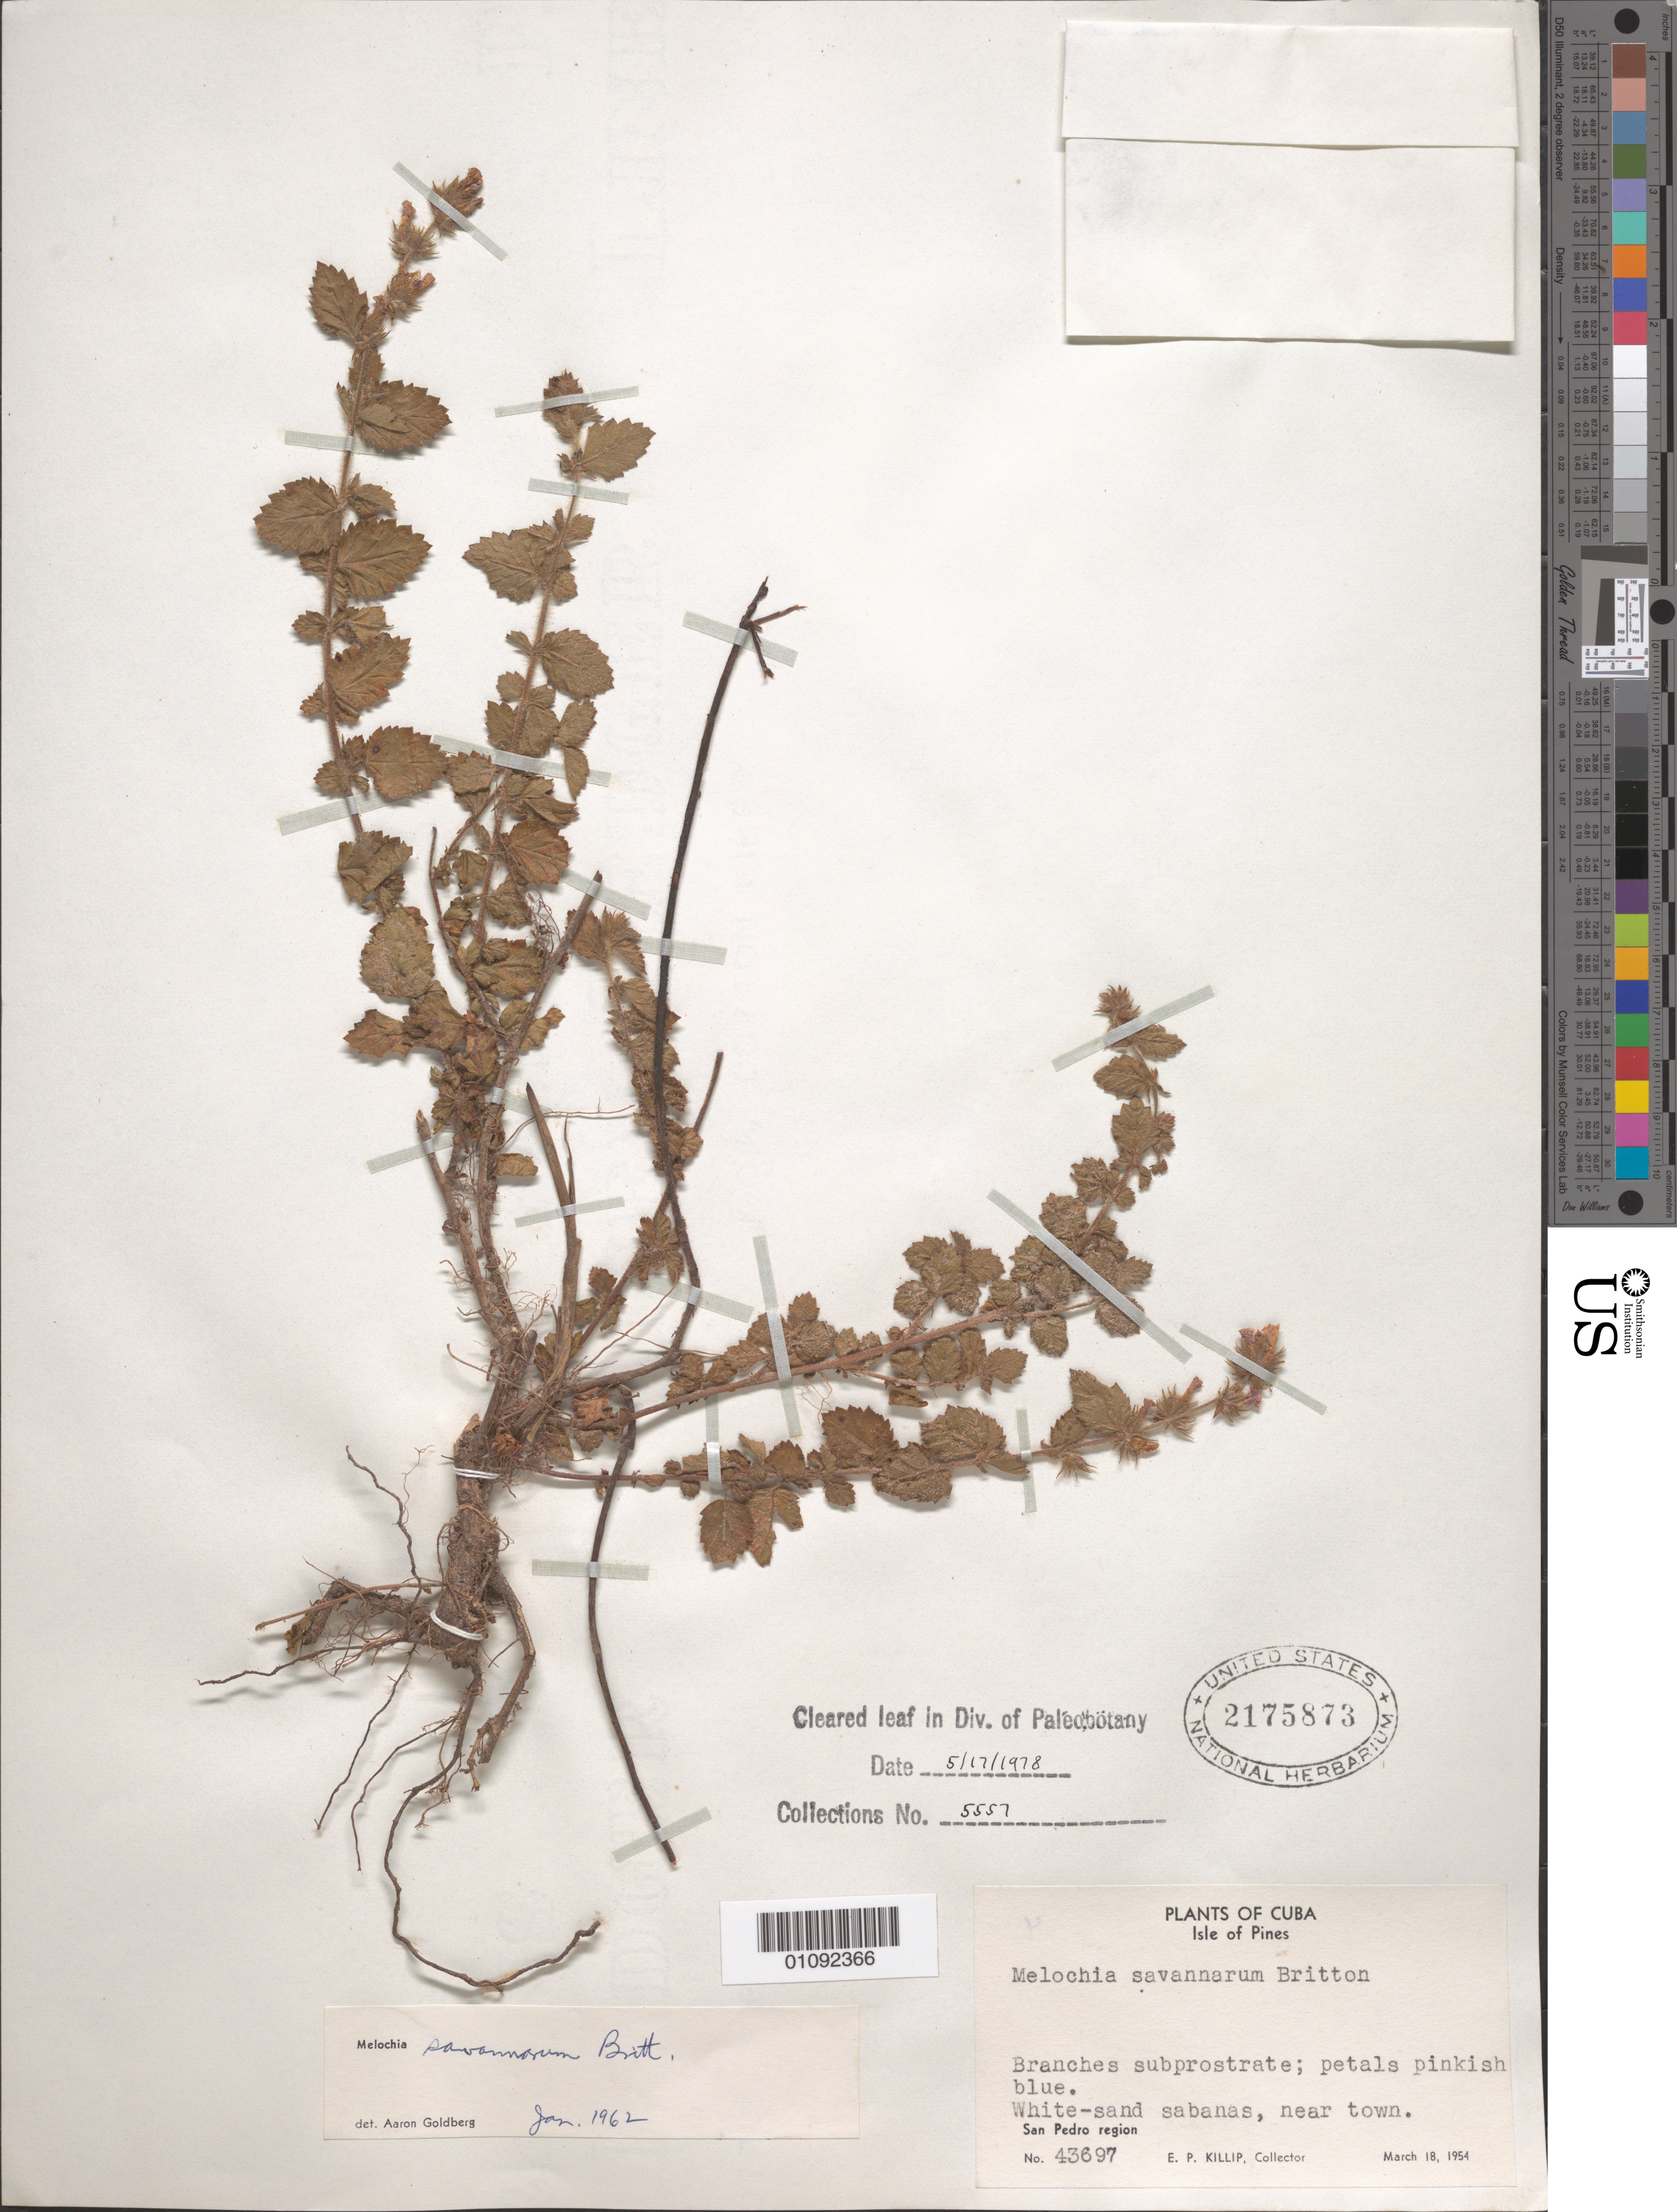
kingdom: Plantae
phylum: Tracheophyta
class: Magnoliopsida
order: Malvales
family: Malvaceae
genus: Melochia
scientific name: Melochia savannarum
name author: Britton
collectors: E. P. Killip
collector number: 43697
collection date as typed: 18 Mar 1954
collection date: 1954-03-18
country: Cuba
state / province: Isla de La Juventud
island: Isla de la Juventud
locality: White-sand sabans, near town; San Pedro Region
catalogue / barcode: US 2175873